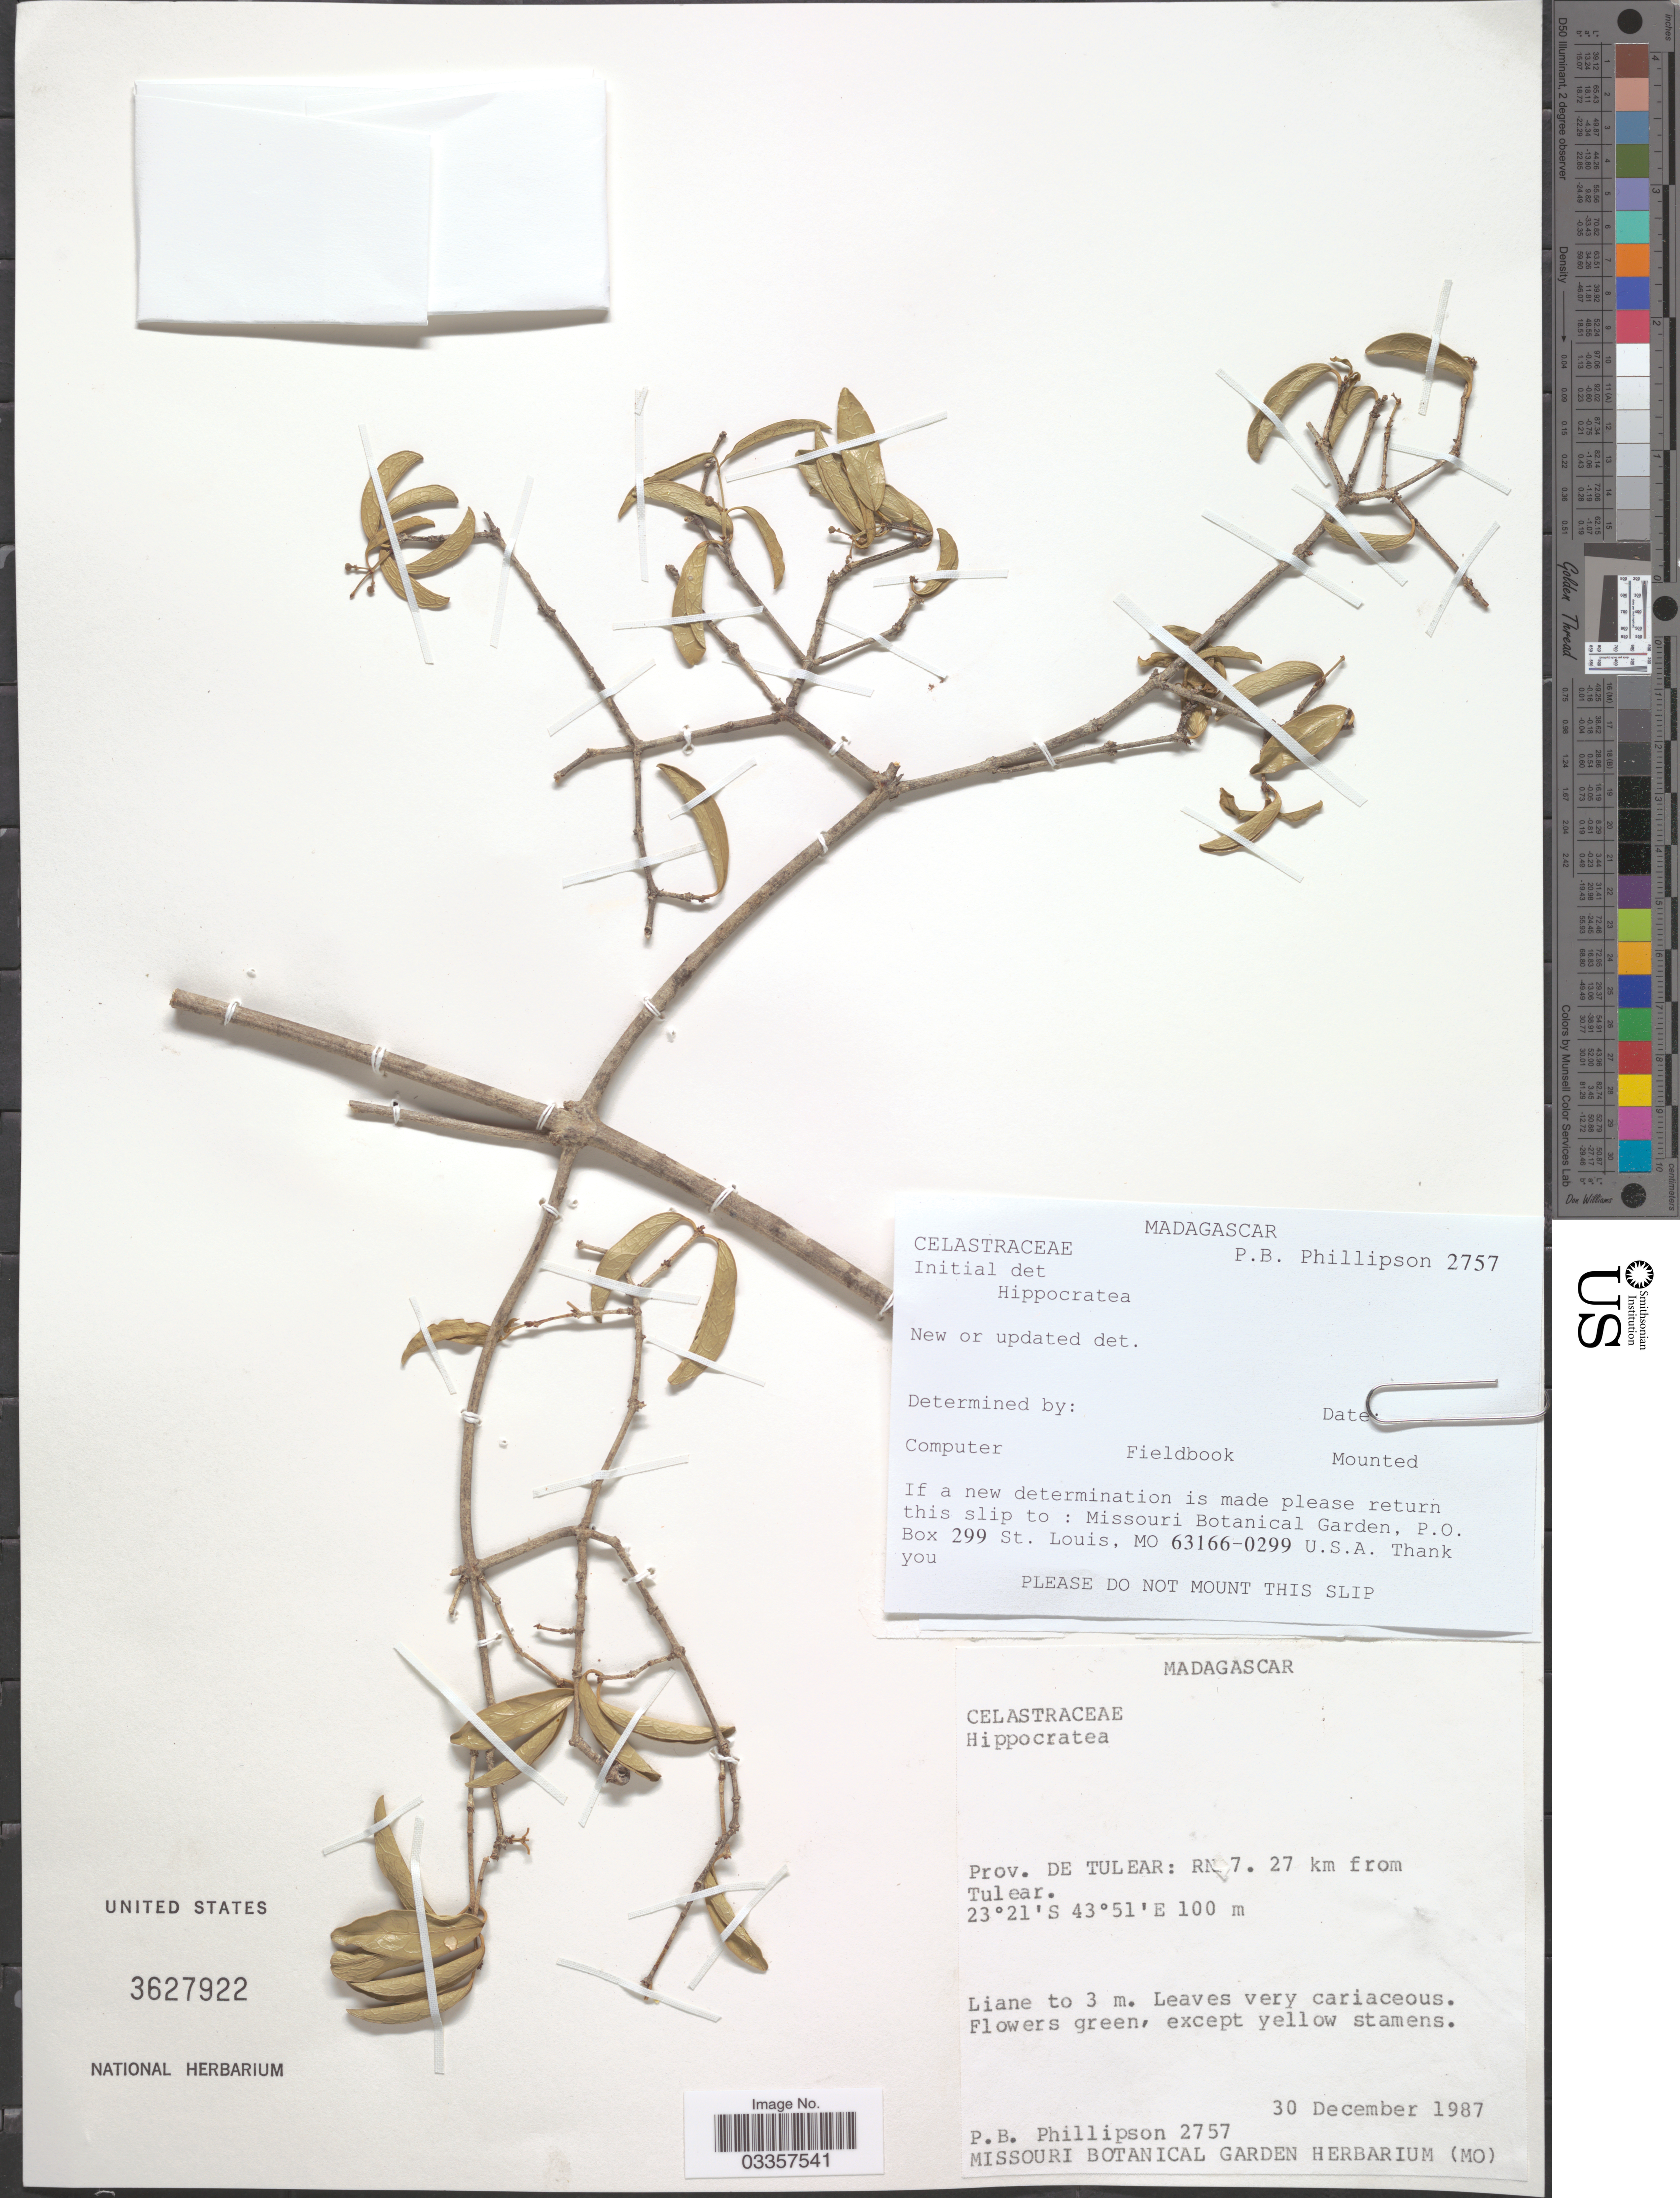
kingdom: Plantae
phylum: Tracheophyta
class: Magnoliopsida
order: Celastrales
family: Celastraceae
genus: Hippocratea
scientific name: Hippocratea sp.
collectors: P. B. Phillipson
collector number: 2757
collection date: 1987-12-30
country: Madagascar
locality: Prov. de Tulear: RN.7. 27 km from Tulear.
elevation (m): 100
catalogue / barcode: US 3627922